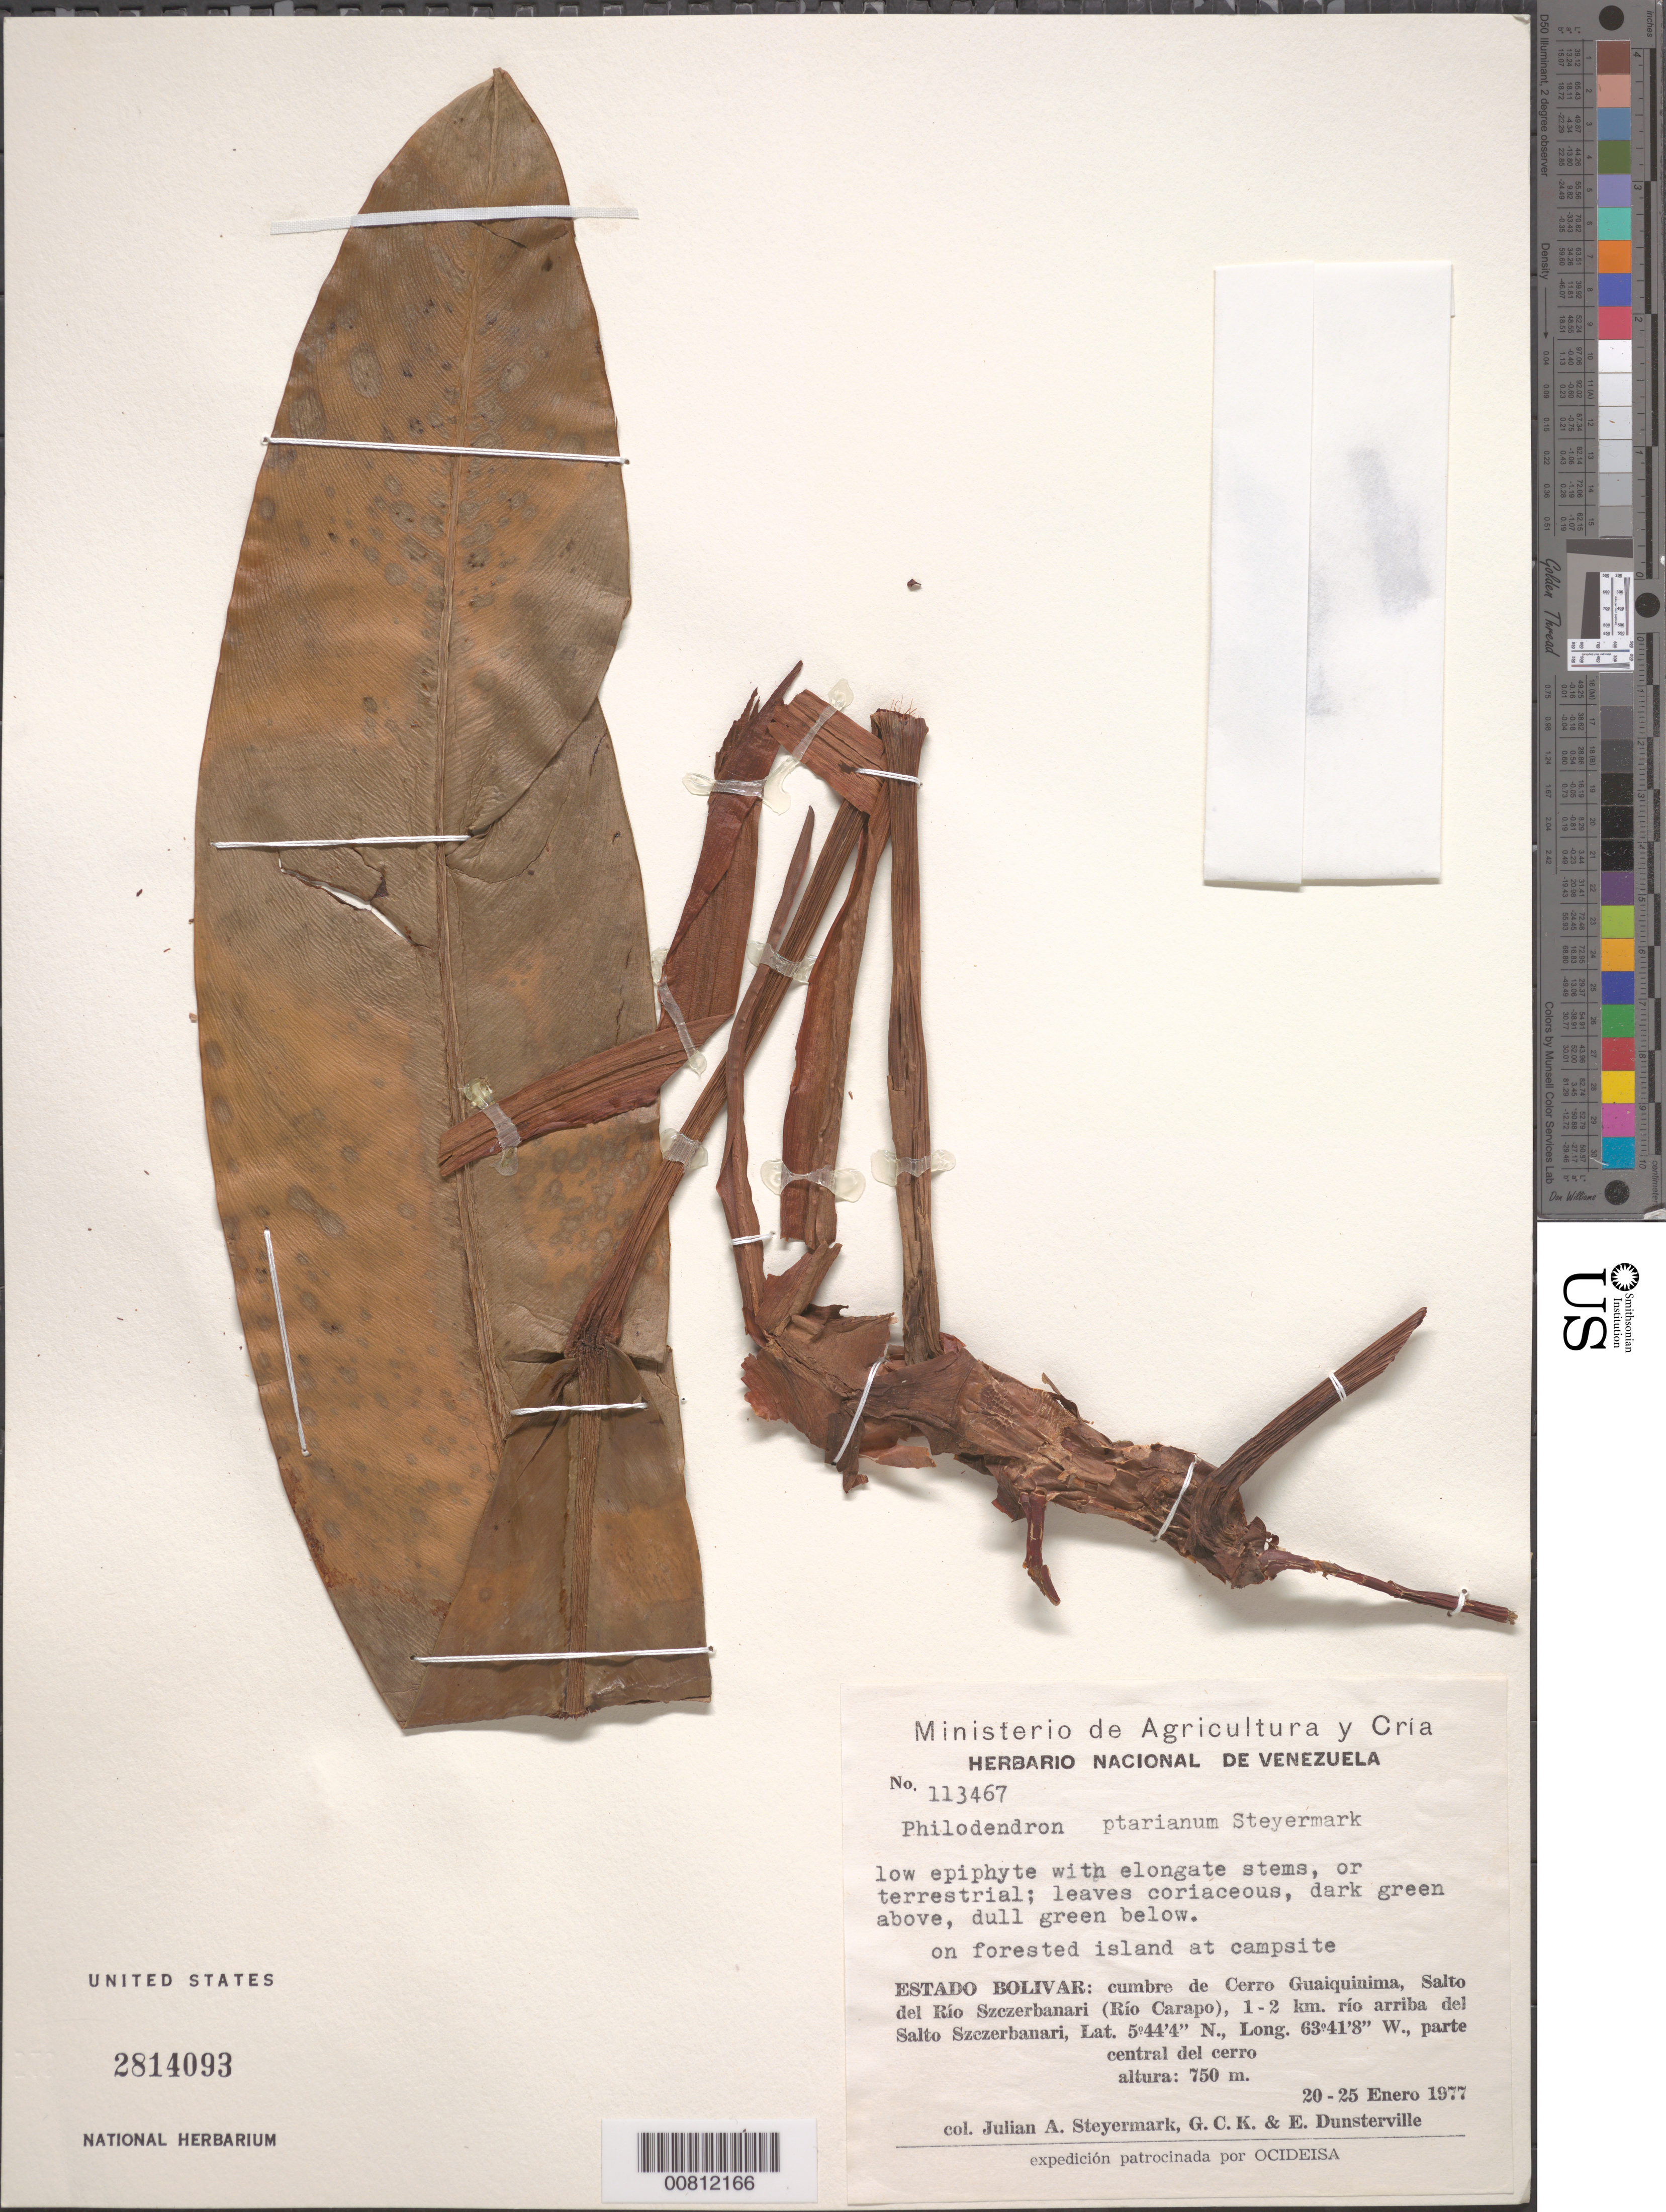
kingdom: Plantae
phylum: Tracheophyta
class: Liliopsida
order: Alismatales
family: Araceae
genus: Philodendron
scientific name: Philodendron ptarianum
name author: Steyerm.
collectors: J. Steyermark, G. C. K. Dunsterville & E. Dunsterville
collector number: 113467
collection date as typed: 20-Jan-77 to 25-Jan-77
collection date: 1977-01-20/1977-01-25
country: Venezuela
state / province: Bolívar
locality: Cerro Guaiquinima, summit, salto del Río Szczerbanari (Río Carapo), 1-2 km río arriba del Salto Szczerbanari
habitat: Forested island at campsite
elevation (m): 750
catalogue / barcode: US 2814093